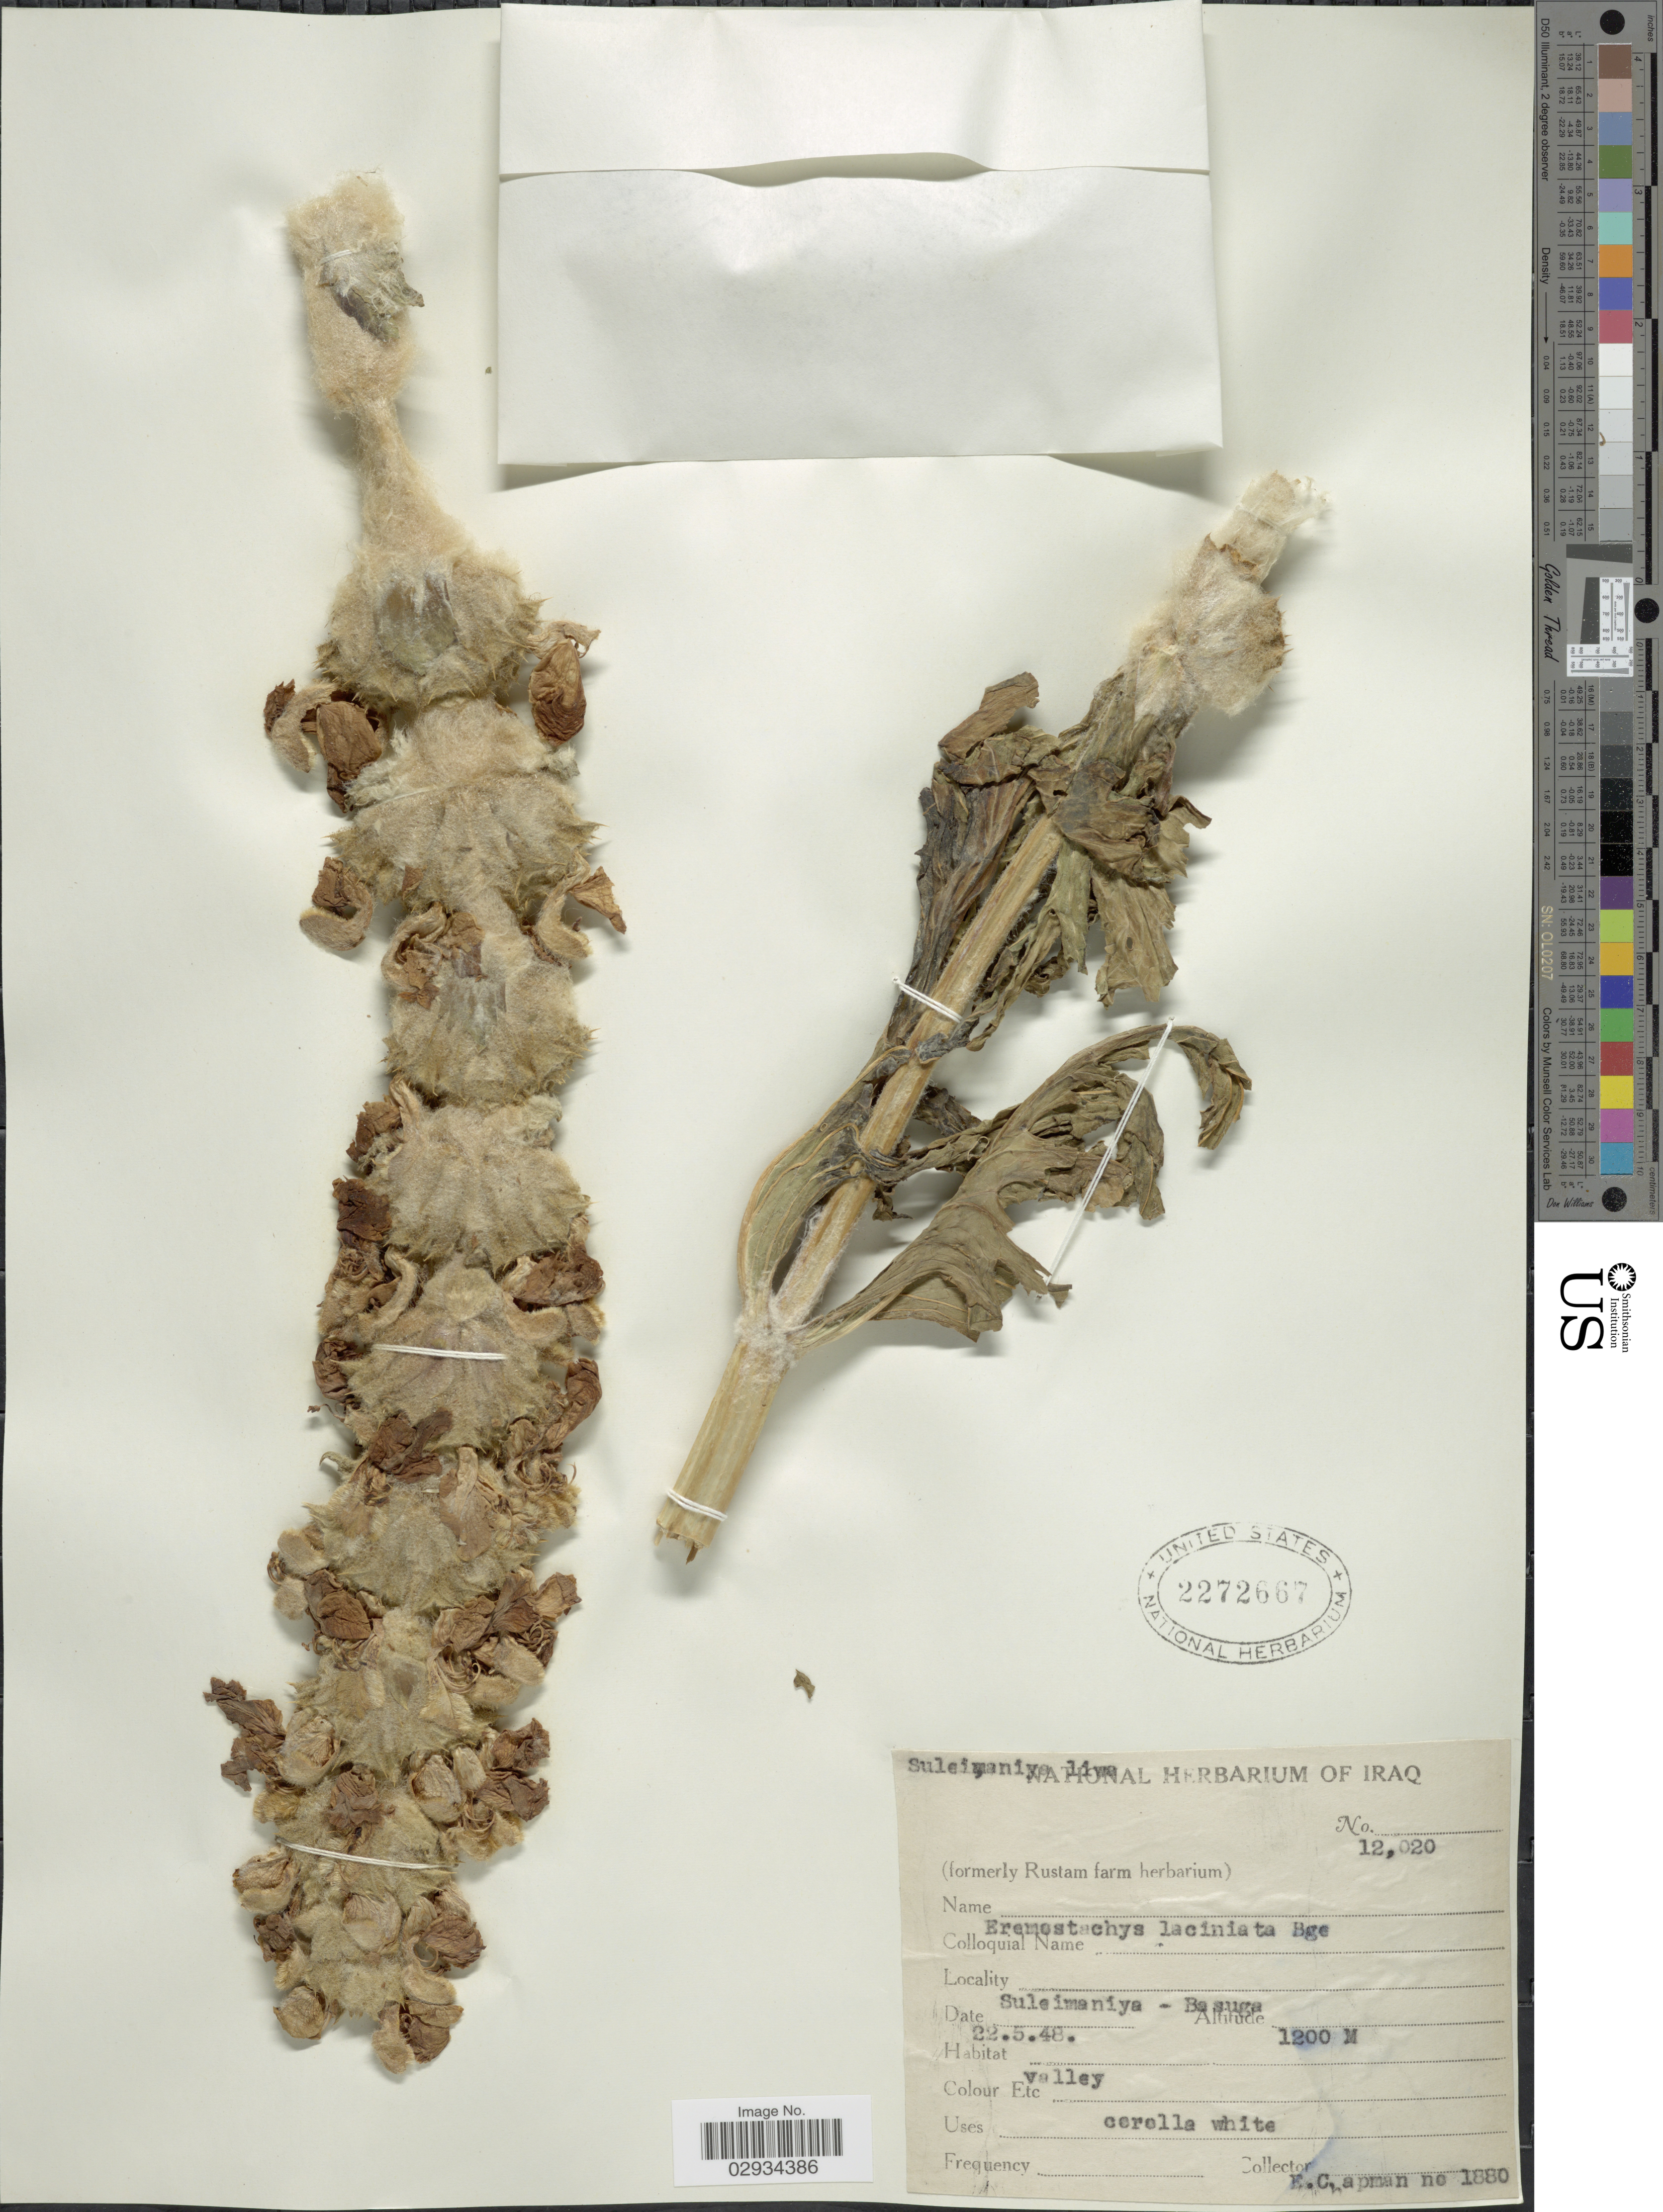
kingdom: Plantae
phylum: Tracheophyta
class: Magnoliopsida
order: Lamiales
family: Lamiaceae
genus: Eremostachys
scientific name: Eremostachys laciniata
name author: Bunge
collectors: E. A. Chapman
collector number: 1880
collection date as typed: Transcribed d/m/y: 22/5/48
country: Iraq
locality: Suleimaniya - Basuga.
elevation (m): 1200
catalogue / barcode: US 2272667